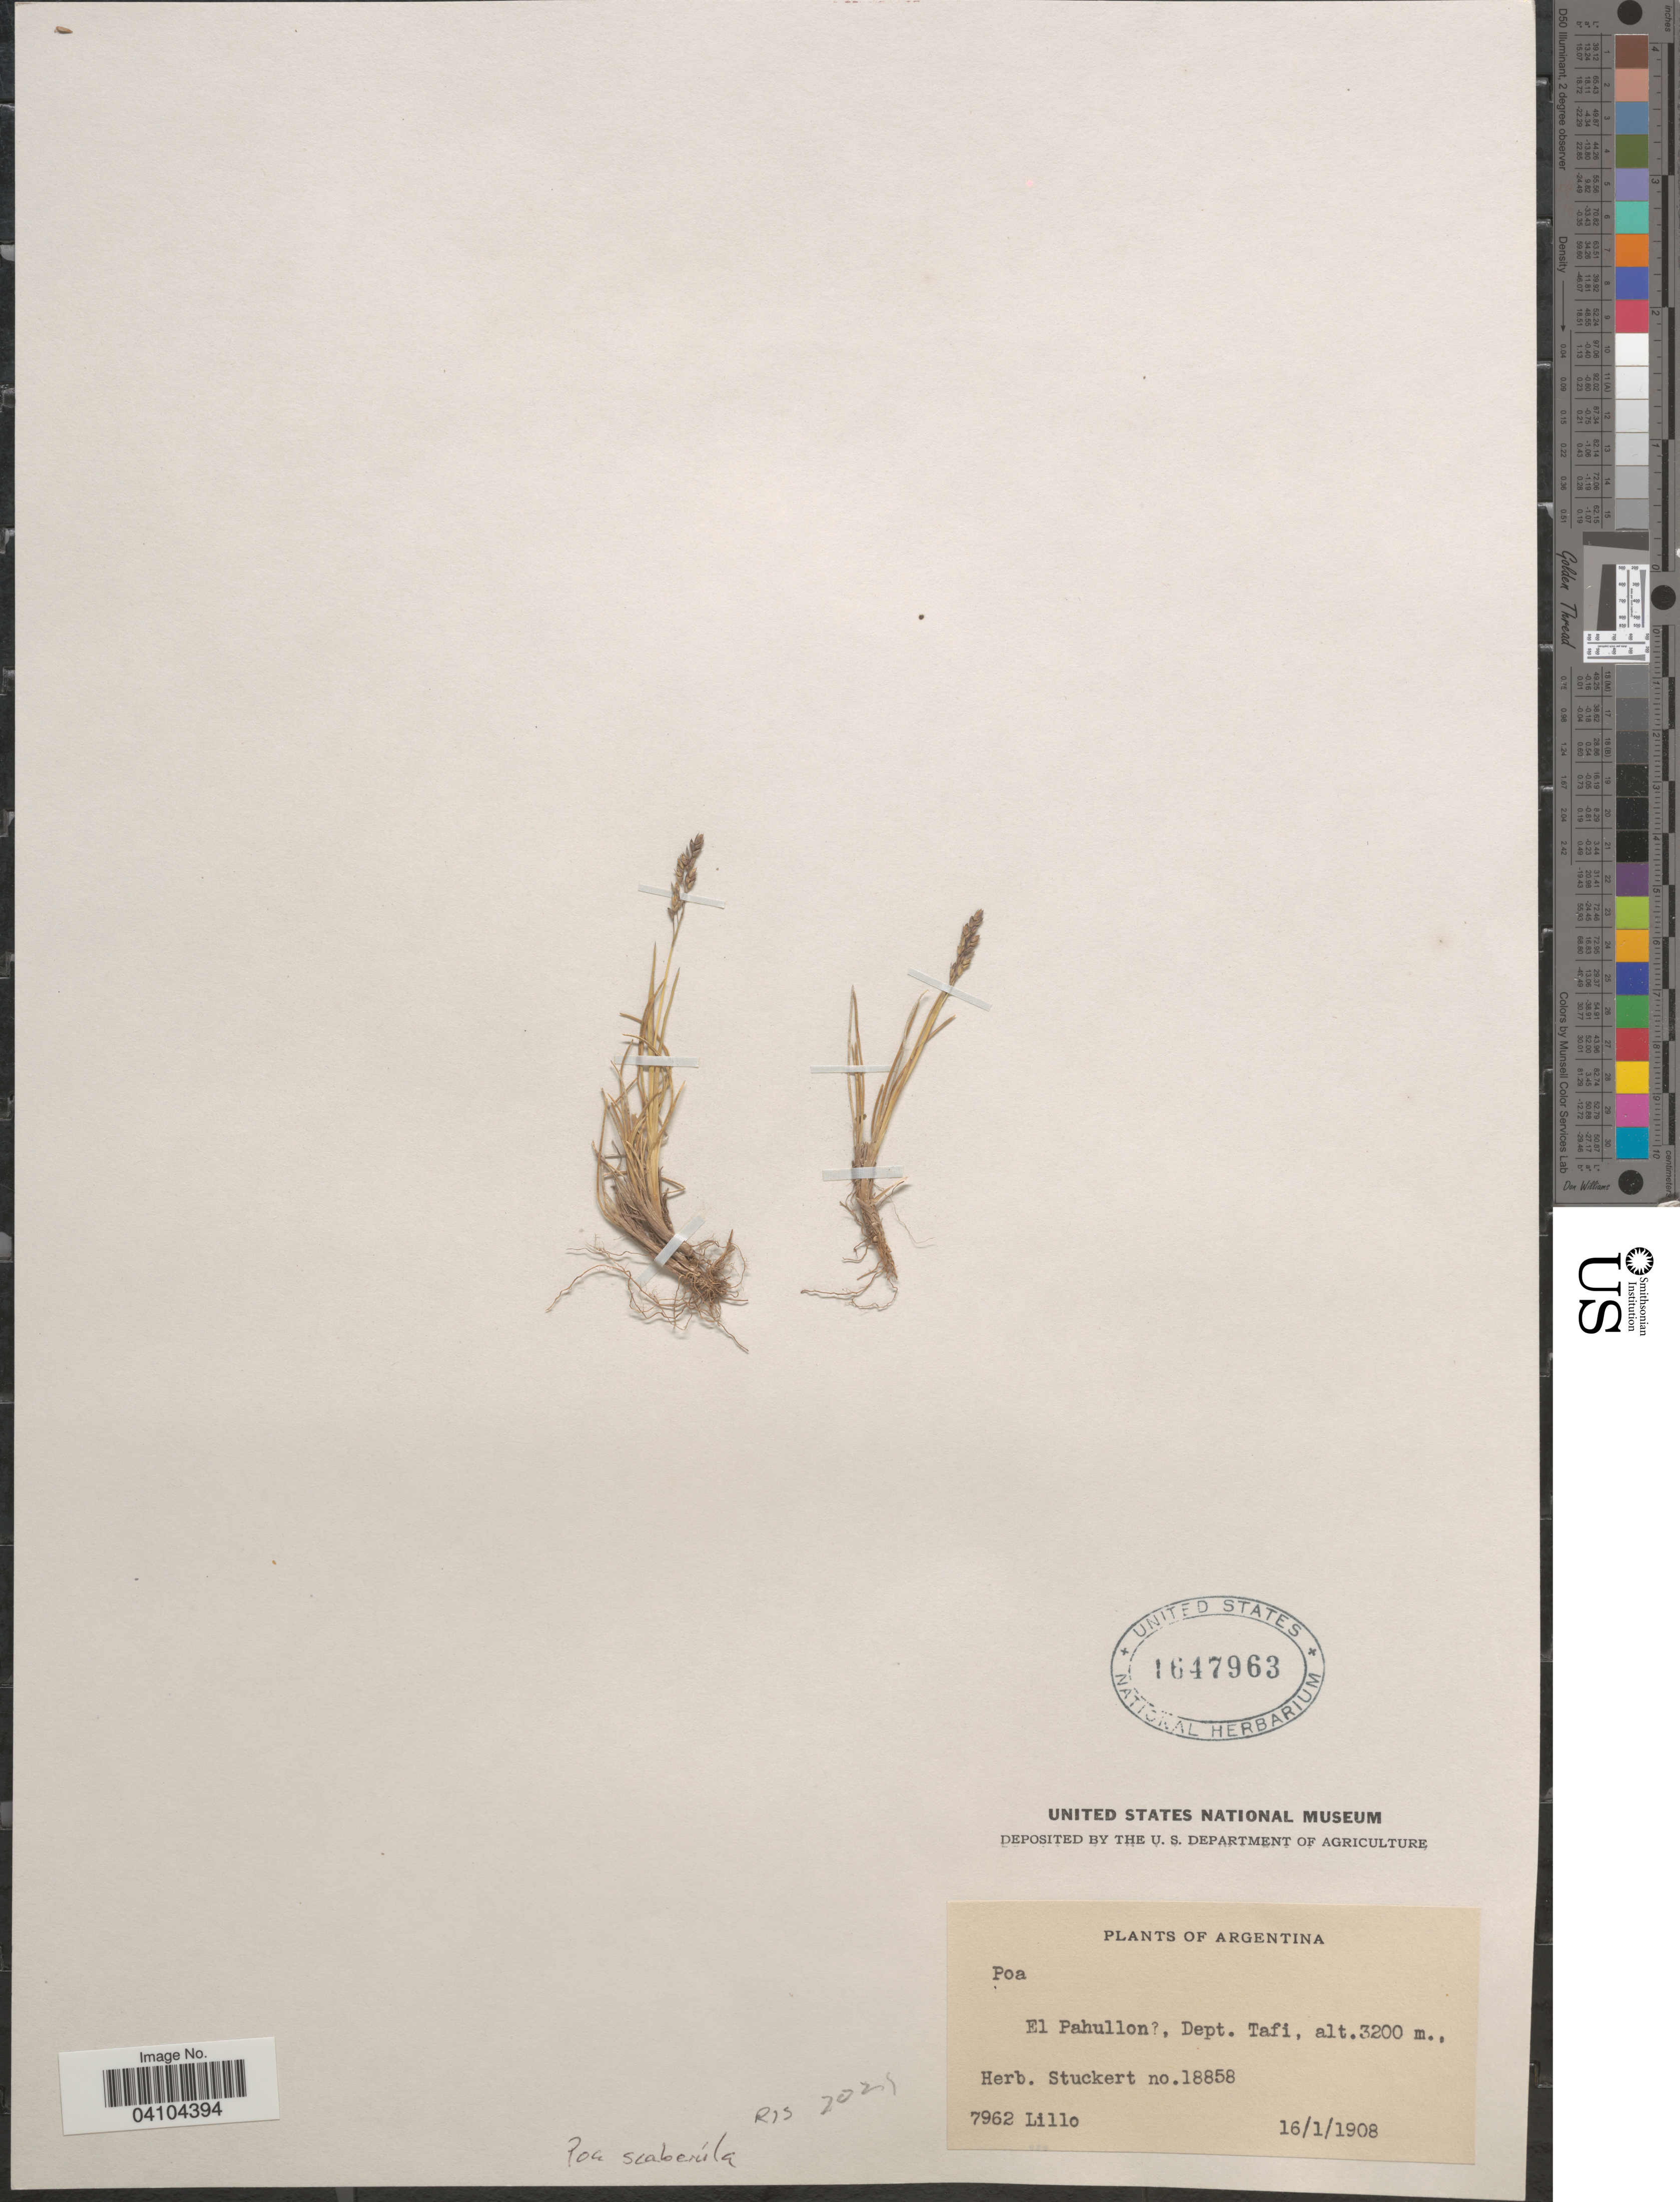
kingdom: Plantae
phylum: Tracheophyta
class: Liliopsida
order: Poales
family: Poaceae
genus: Poa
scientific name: Poa scaberula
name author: Hook. f.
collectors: -. Lillo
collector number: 7962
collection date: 1908-01-16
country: Argentina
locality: El Pahullon, Dept. Tafi.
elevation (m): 3200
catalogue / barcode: US 1647963